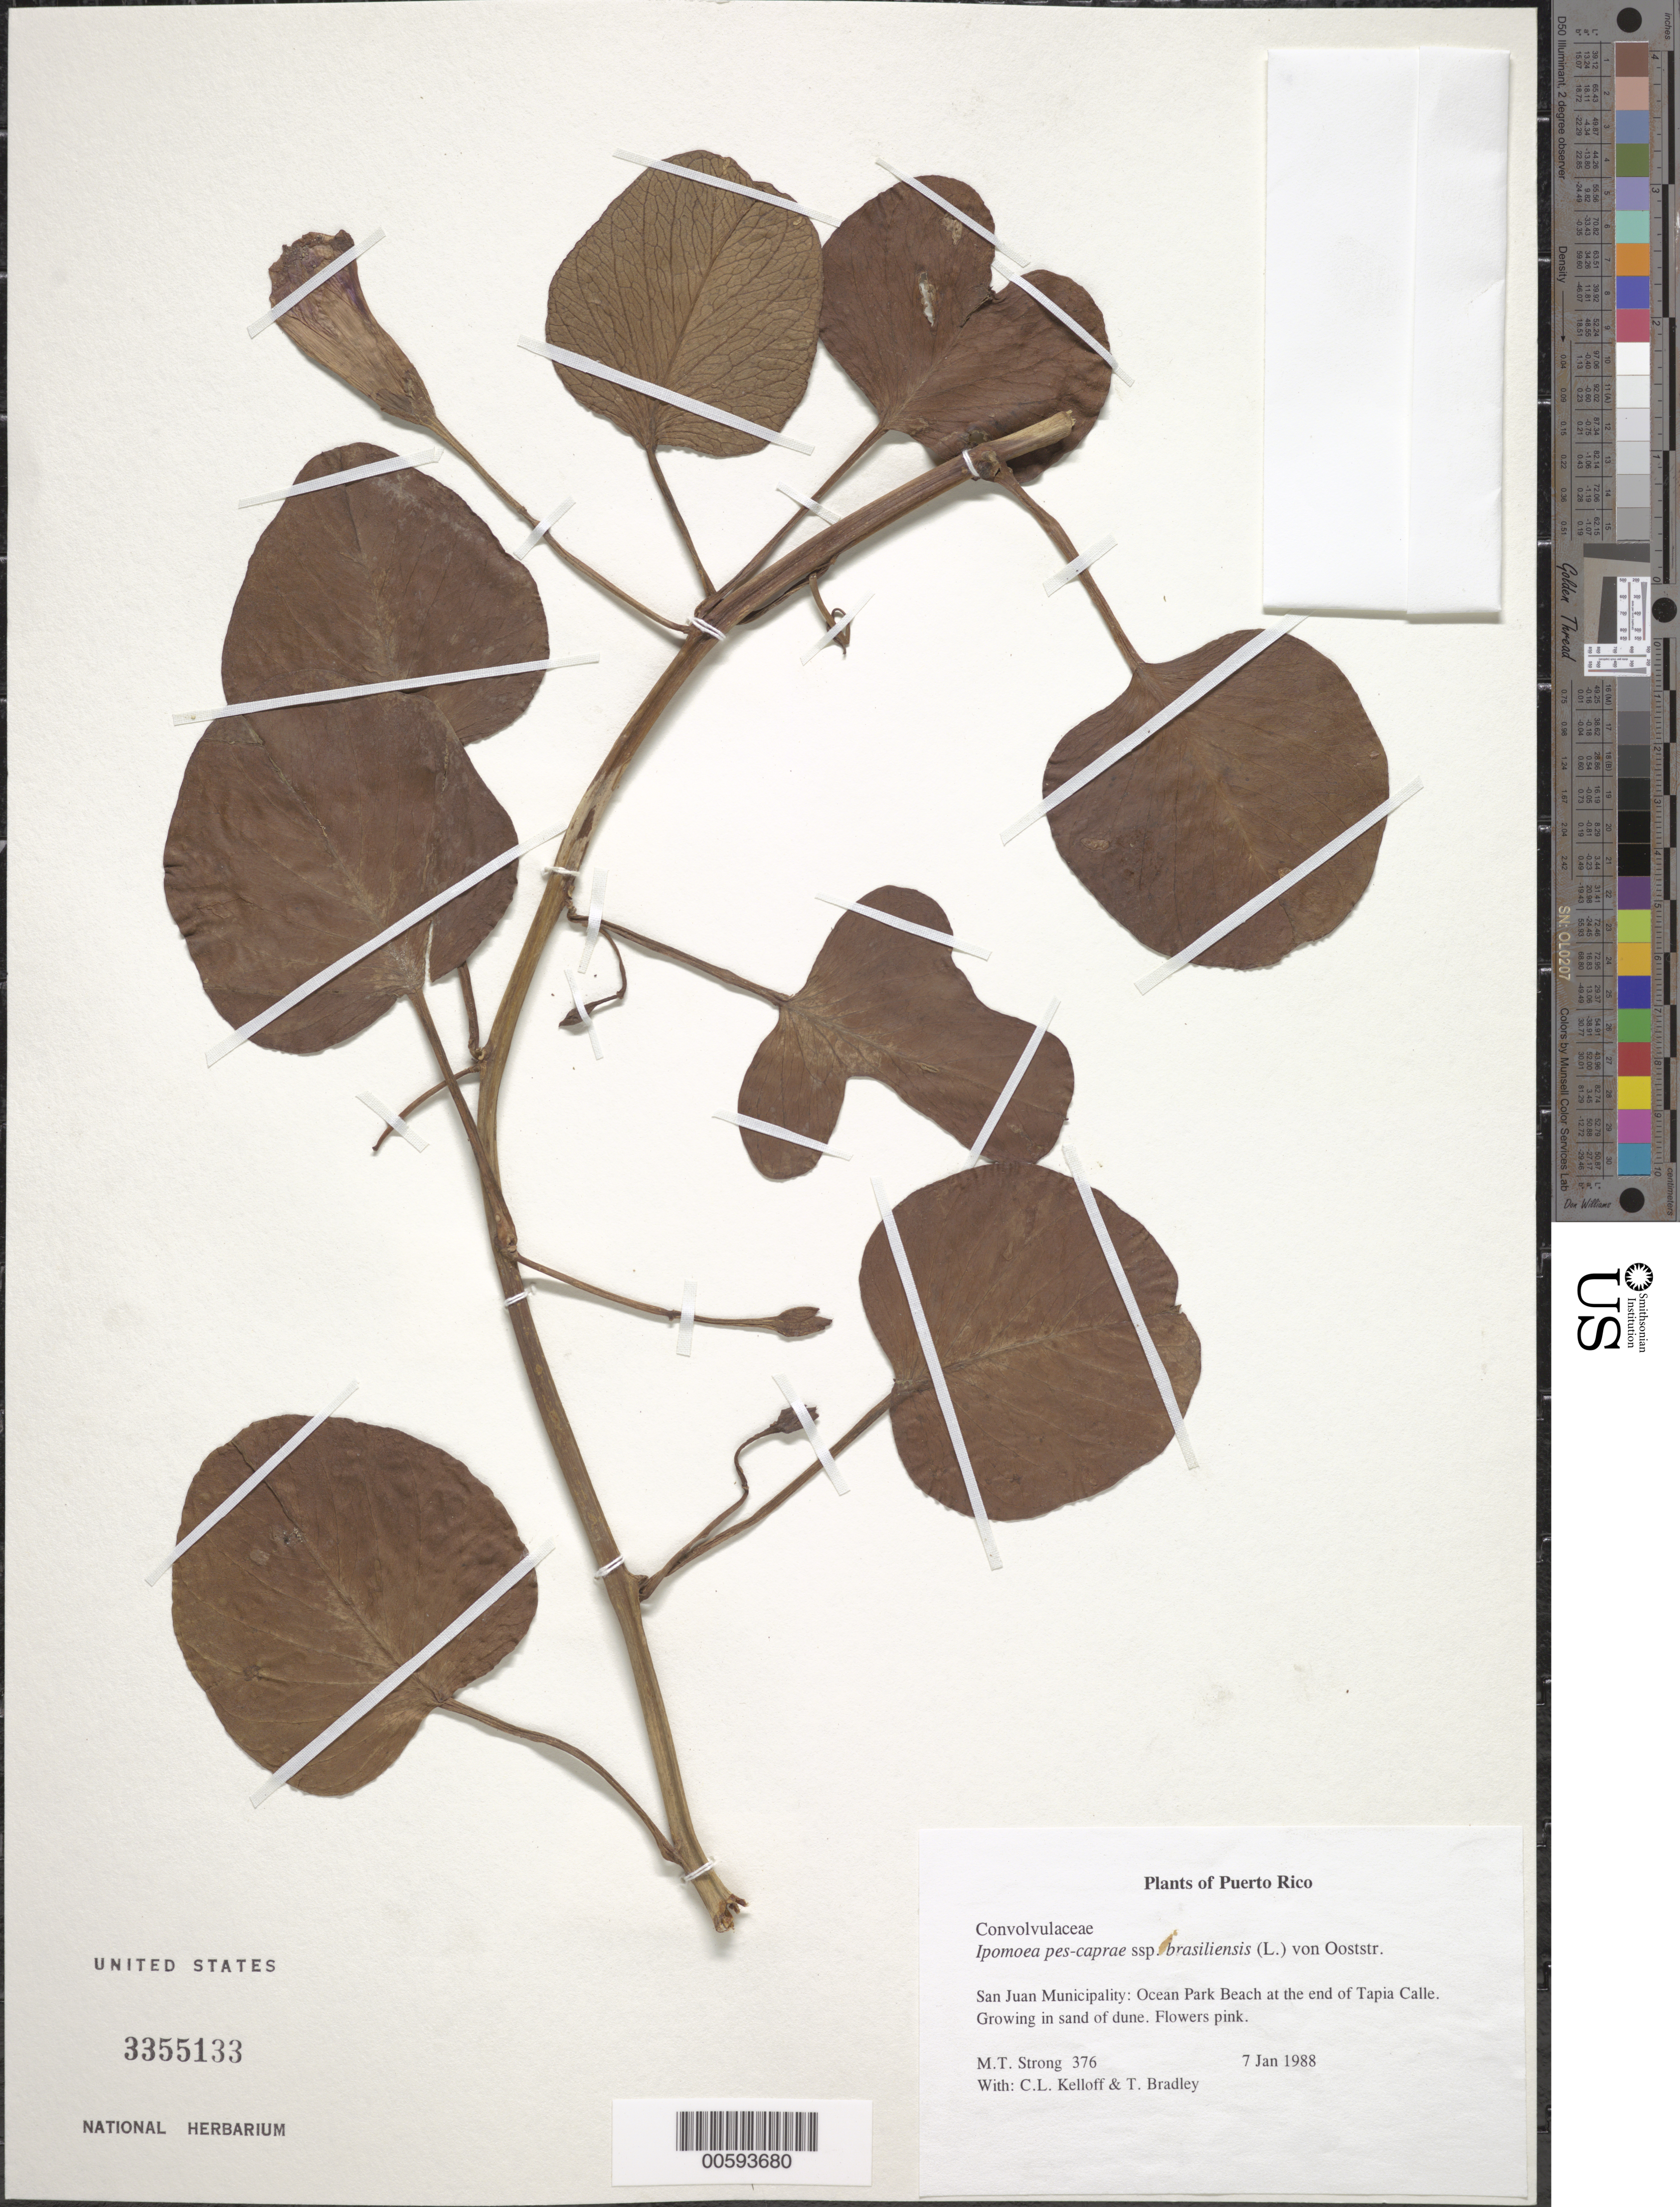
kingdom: Plantae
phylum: Tracheophyta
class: Magnoliopsida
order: Solanales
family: Convolvulaceae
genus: Ipomoea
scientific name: Ipomoea pes-caprae subsp. brasiliensis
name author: (L.) Ooststr.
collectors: M. T. Strong, C. L. Kelloff & T. Bradley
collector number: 376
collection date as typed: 07 Jan 1988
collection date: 1988-01-07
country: Puerto Rico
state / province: San Juan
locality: San Juan Municipality: Ocean Park Beach at the end of Tapia Calle.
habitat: Growing in sand of dune.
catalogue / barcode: US 3355133